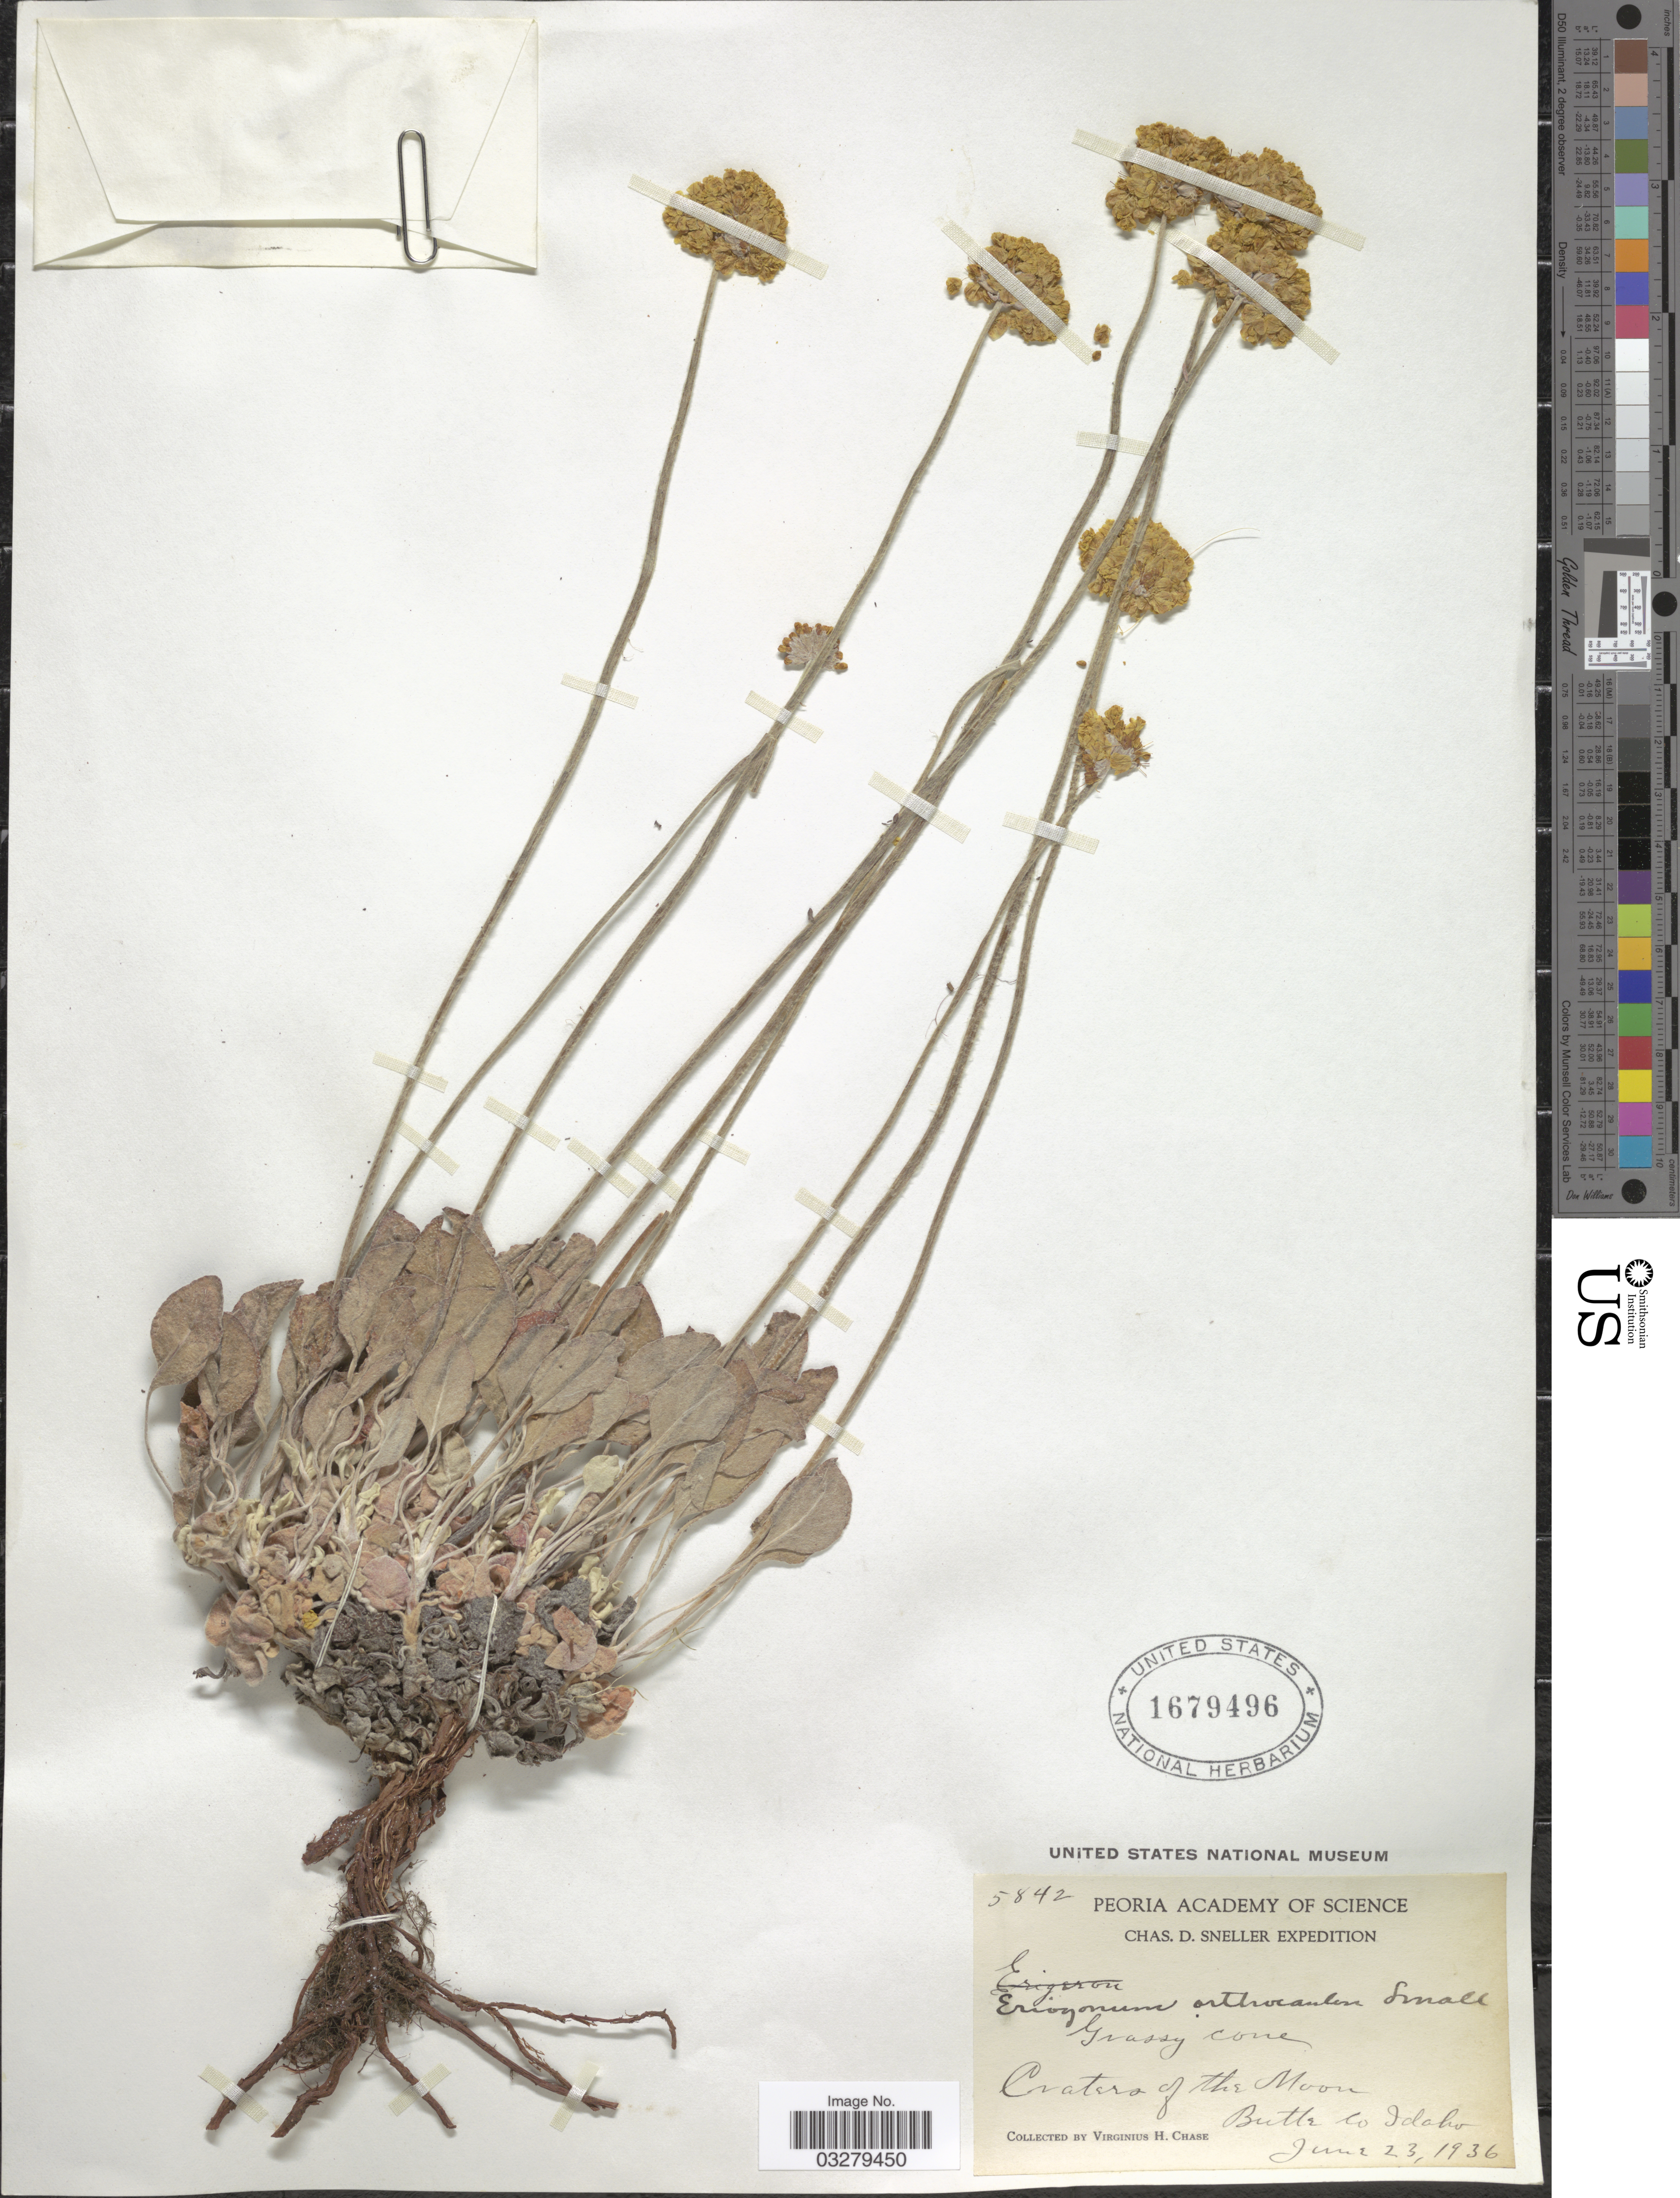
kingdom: Plantae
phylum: Tracheophyta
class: Magnoliopsida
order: Caryophyllales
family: Polygonaceae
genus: Eriogonum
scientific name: Eriogonum ovalifolium var. orthocaulon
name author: (Small) C.L. Hitchc.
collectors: V. H. Chase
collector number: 5842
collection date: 1936-06-23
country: United States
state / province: Idaho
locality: Craters of the Moon, Butte Co Idaho.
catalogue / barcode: US 1679496